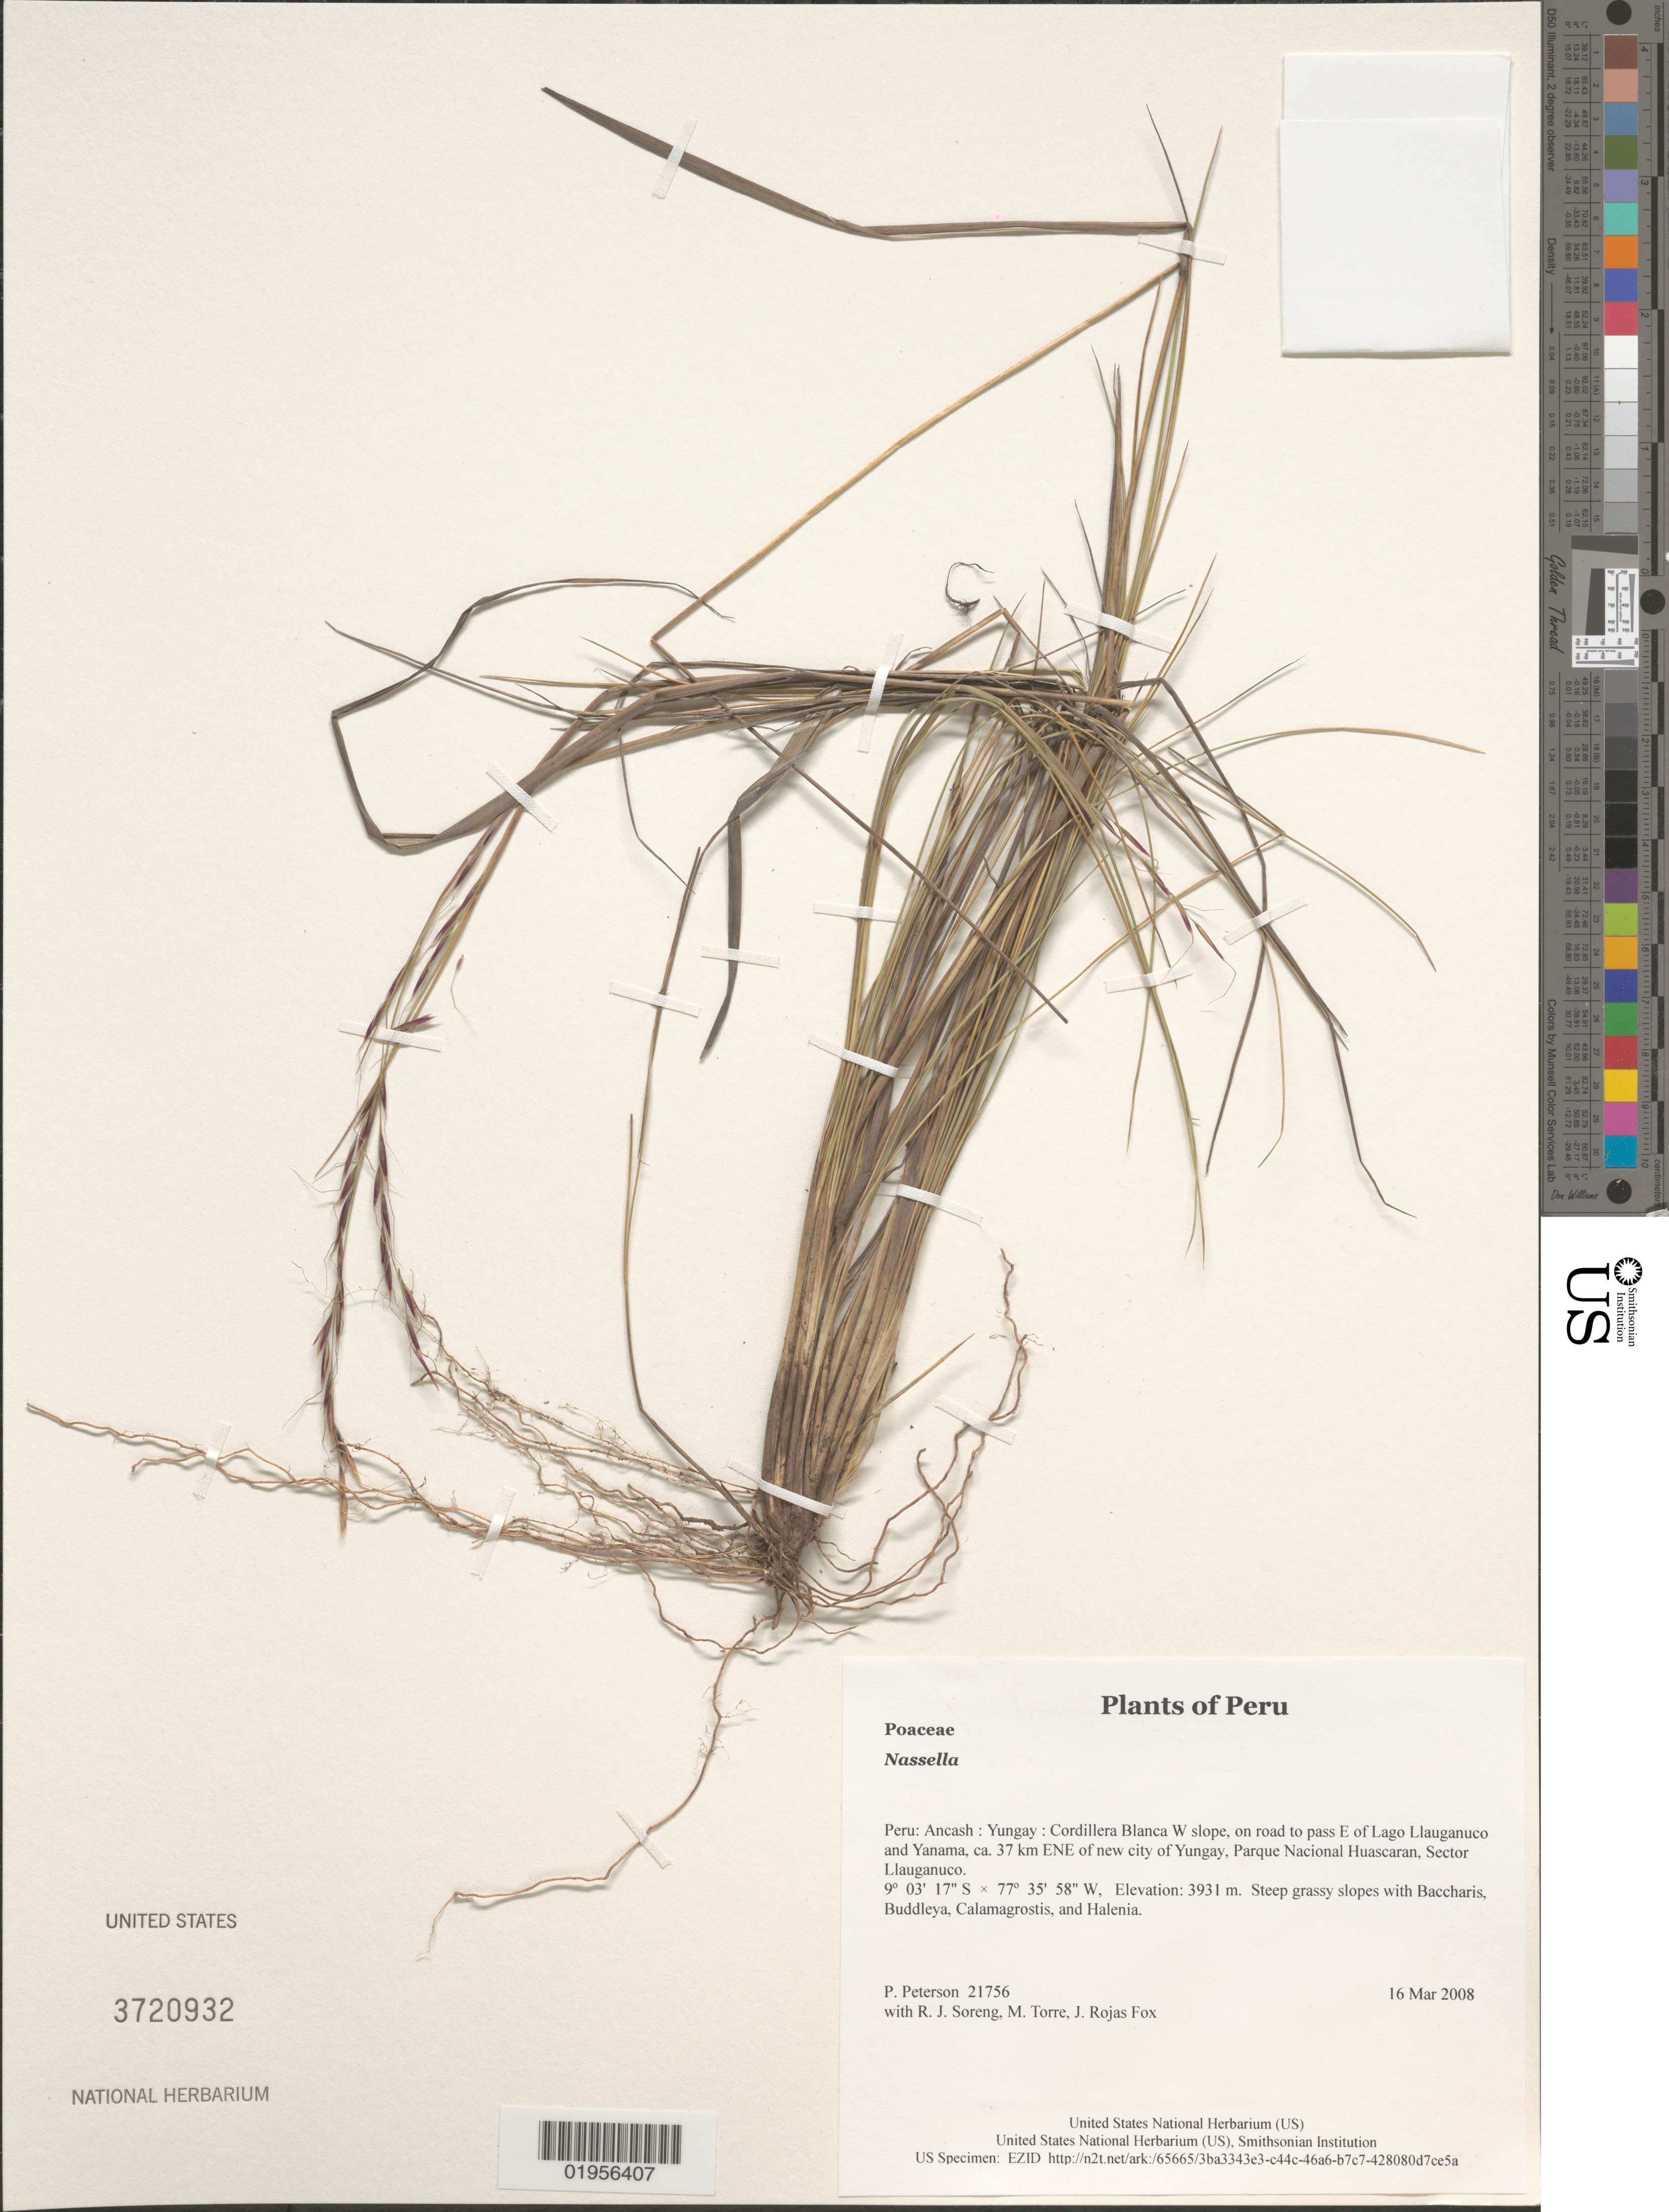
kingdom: Plantae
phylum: Tracheophyta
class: Liliopsida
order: Poales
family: Poaceae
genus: Nassella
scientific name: Nassella sp.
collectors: P. M. Peterson, R. J. Soreng, M. Torre & J. Rojas Fox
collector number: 21756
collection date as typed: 16 Mar 2008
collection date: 2008-03-16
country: Peru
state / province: Ancash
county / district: Yungay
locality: Cordillera Blanca W slope, on road to pass E of Lago Llauganuco and Yanama, ca. 37 km ENE of new city of Yungay, Parque Nacional Huascaran, Sector Llauganuco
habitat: Steep grassy slopes with Baccharis, Buddleya, Calamagrostis, and Halenia.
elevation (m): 3931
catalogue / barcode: US 3720932